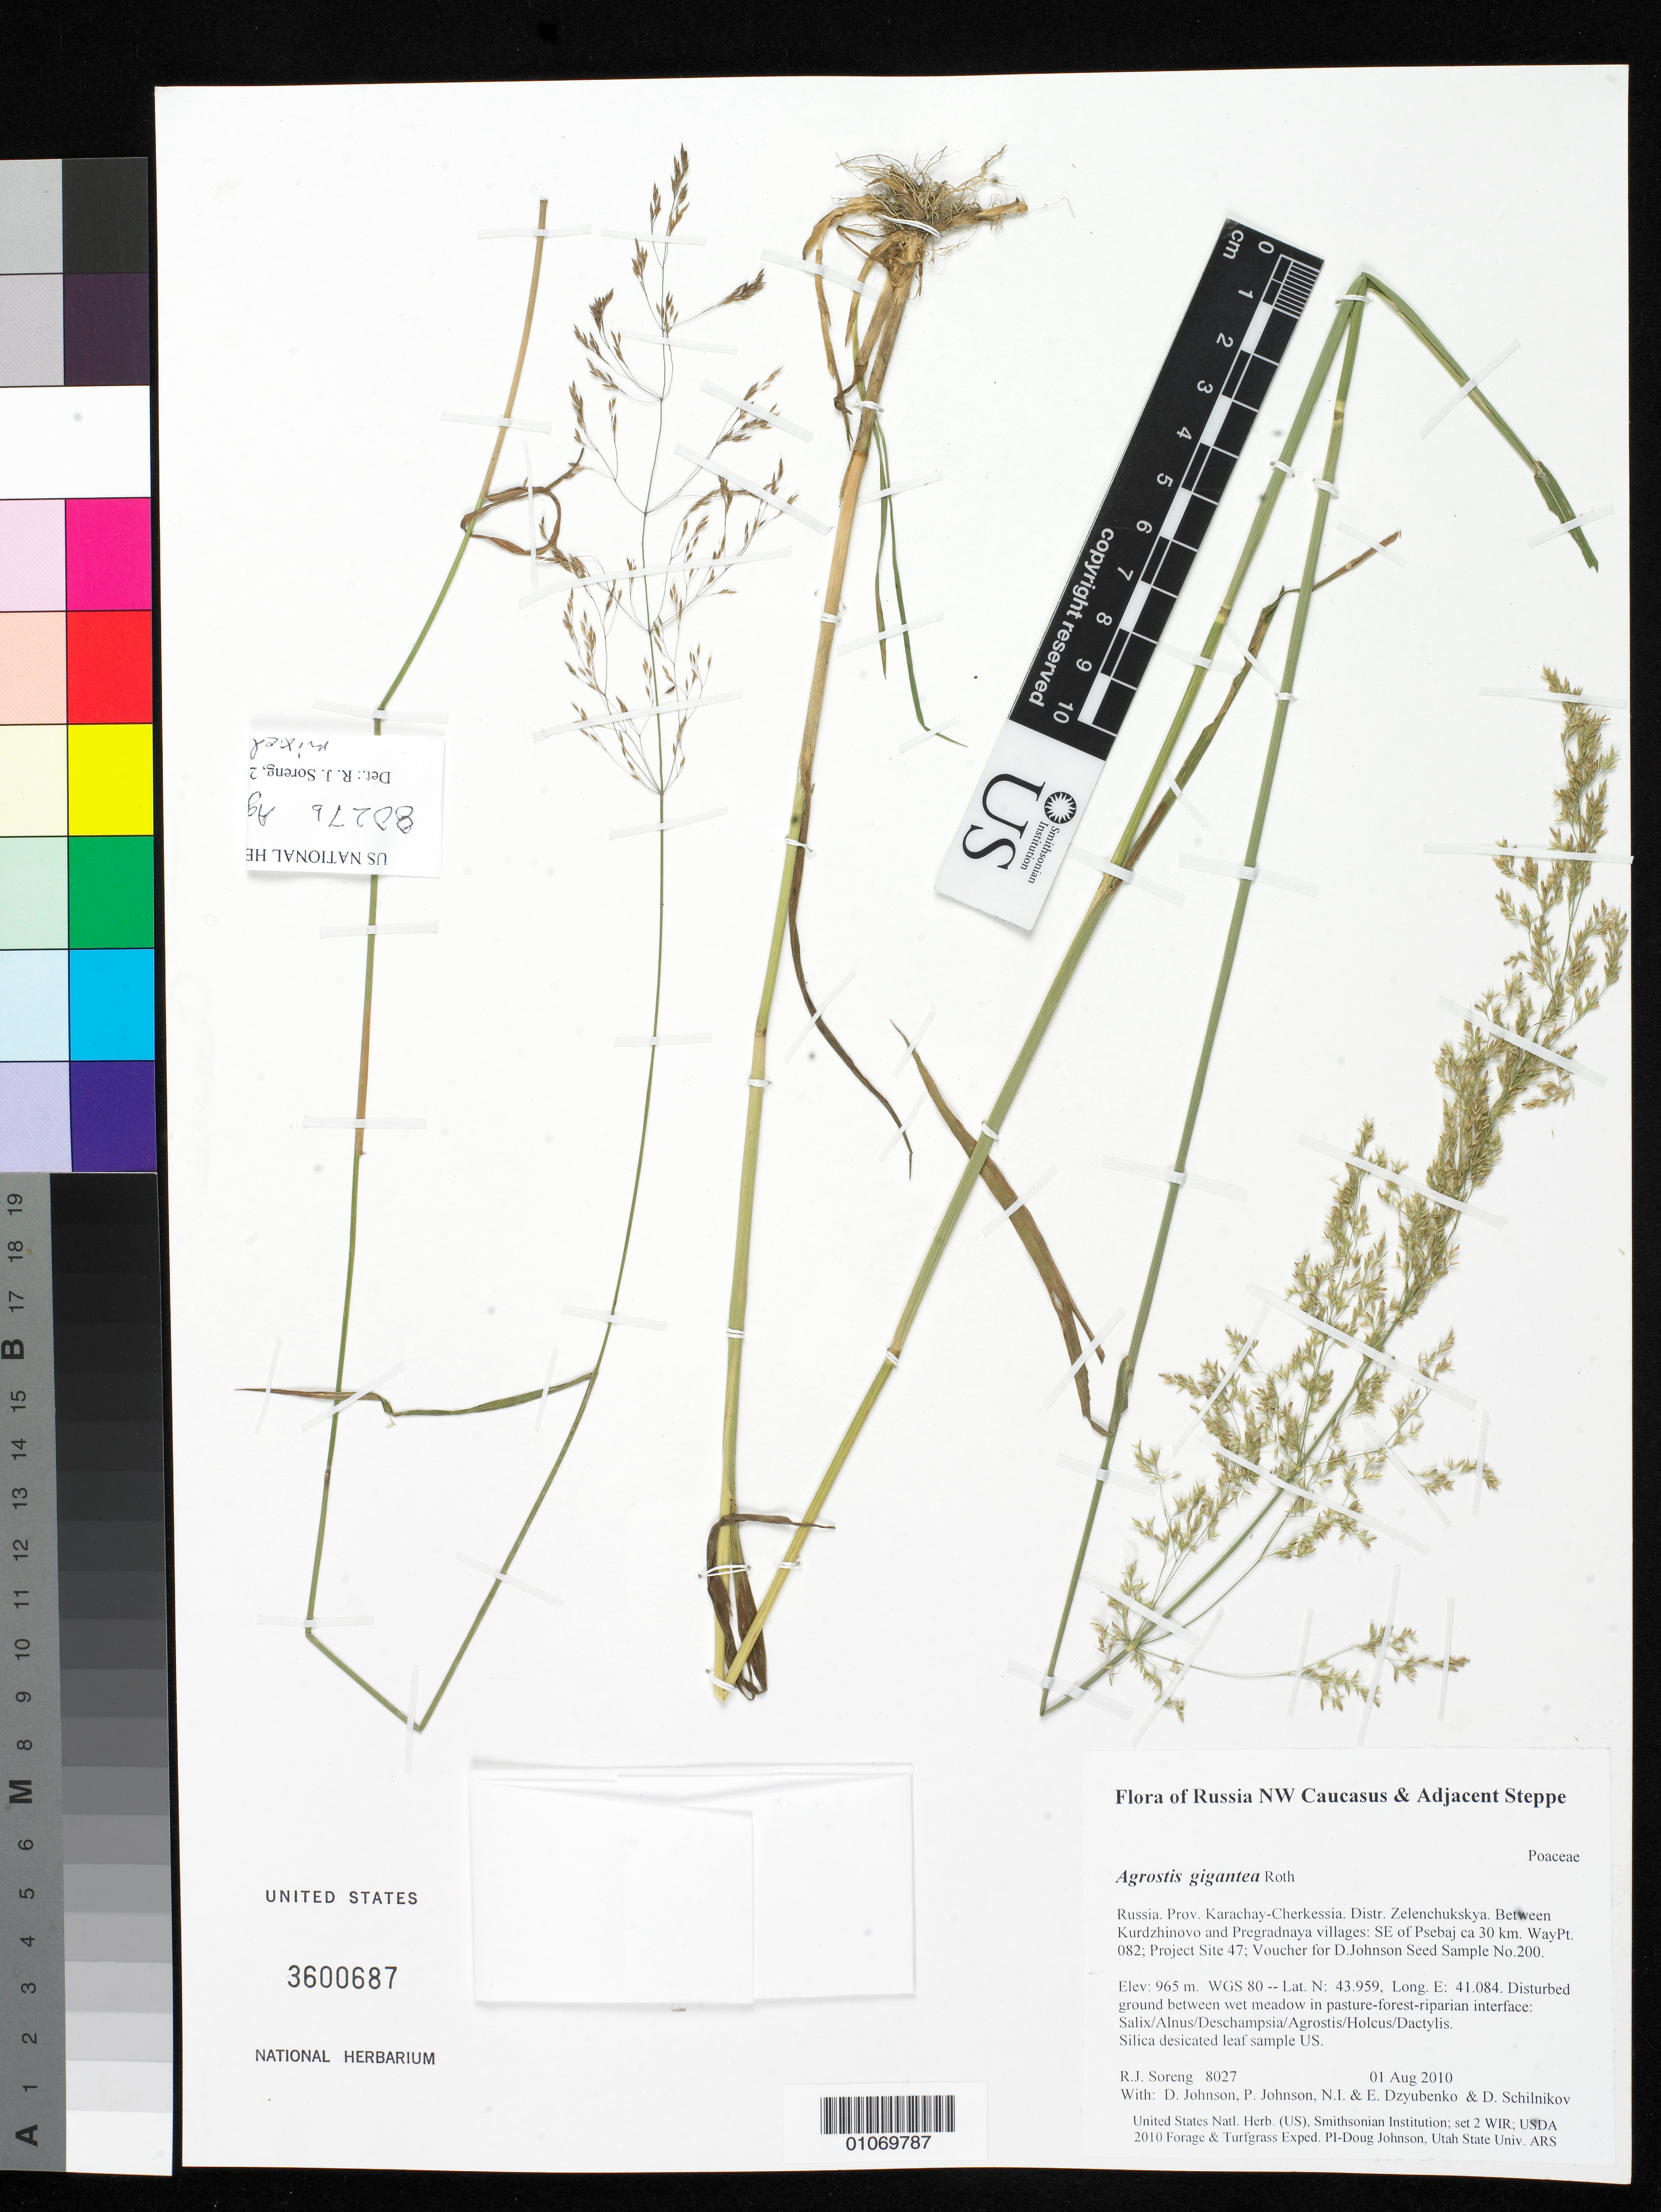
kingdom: Plantae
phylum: Tracheophyta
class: Liliopsida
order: Poales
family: Poaceae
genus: Agrostis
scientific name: Agrostis gigantea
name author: Roth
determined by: Soreng, Robert J., Research Associate (BOT), Smithsonian Institution - National Museum of Natural History (UNITED STATES)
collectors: R. J. Soreng, D. Johnson, P. Johnson, N. Dzyubenko, E. Dzyubenko & D. Schilnikov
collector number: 8027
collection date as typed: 01 Aug 2010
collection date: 2010-08-01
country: Russian Federation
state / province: Karachay-Cherkess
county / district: Zelenchukskya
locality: Between Kurdzhinovo and Pregradnaya villages: SE of Psebaj ca 30 km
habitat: Disturbed ground between wet meadow in pasture-forest-riparian interface: Salix/Alnus/Deschampsia/Agrostis/Holcus/Dactylis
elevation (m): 965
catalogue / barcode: US 3600687